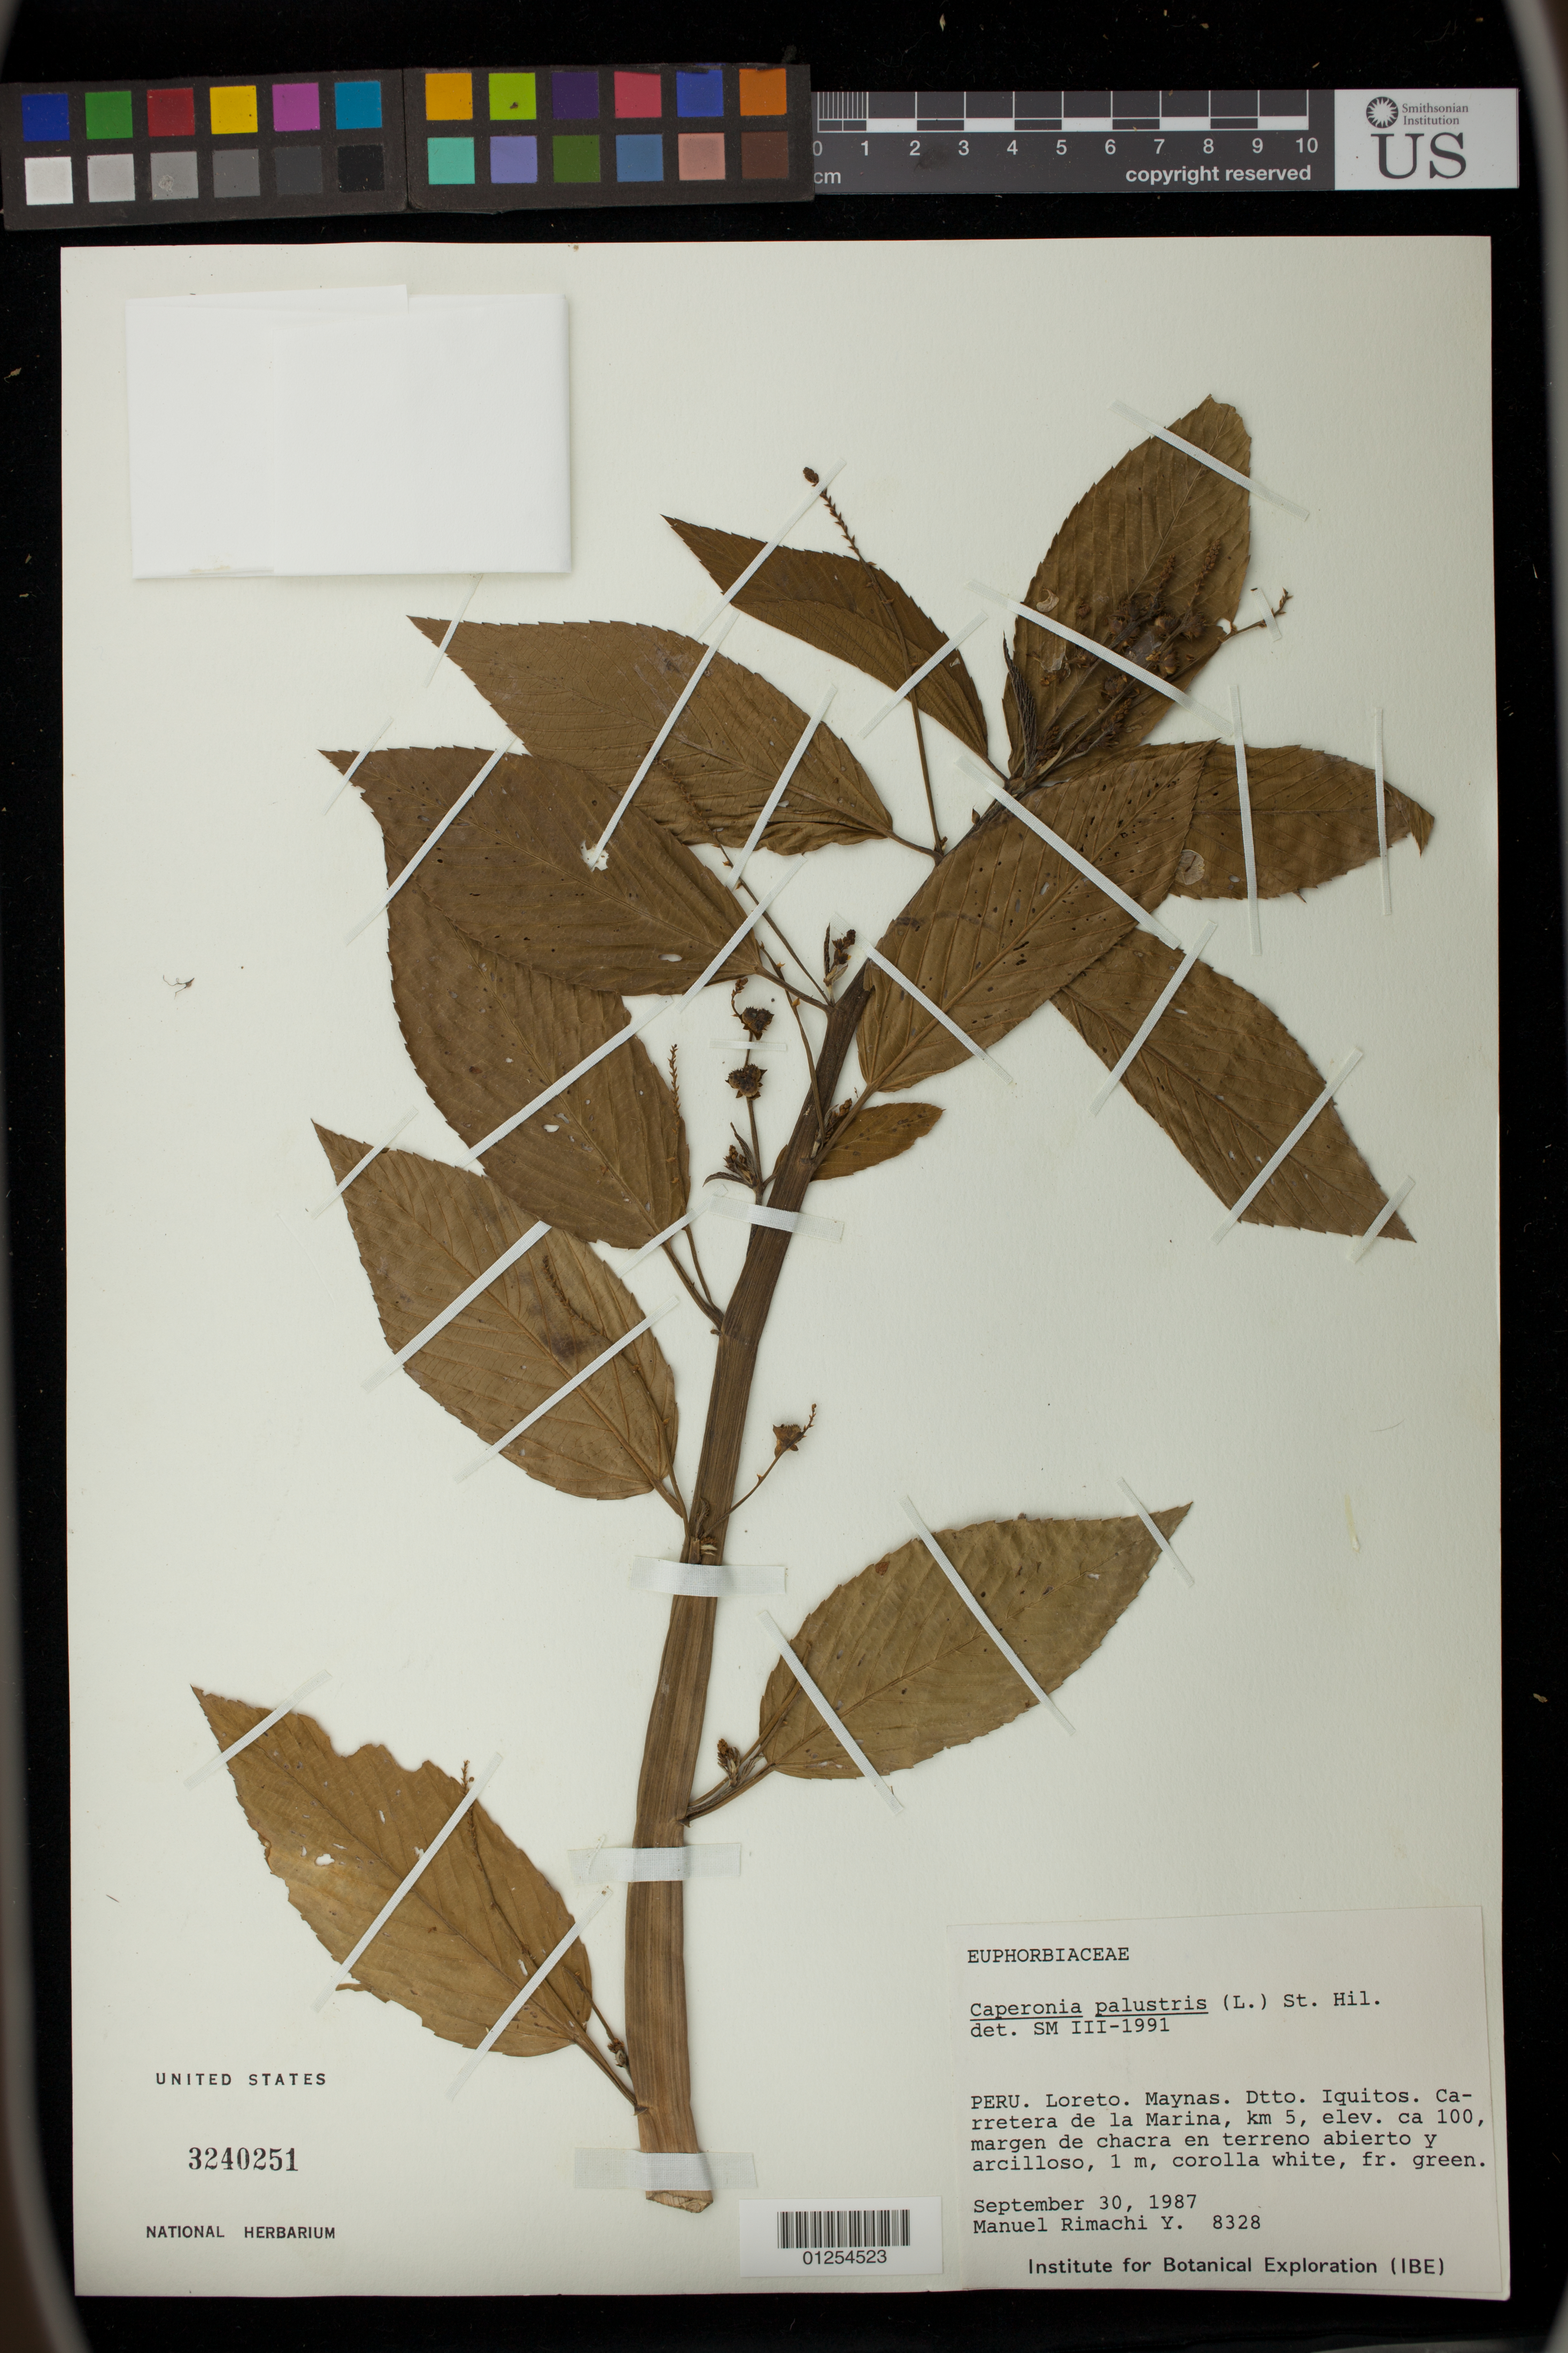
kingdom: Plantae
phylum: Tracheophyta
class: Magnoliopsida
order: Malpighiales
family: Euphorbiaceae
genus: Caperonia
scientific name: Caperonia castaneifolia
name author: (L.) A. St.-Hil.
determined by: Külkamp, Josimar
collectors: M. Rimachi Y.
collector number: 8328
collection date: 1987-09-30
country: Peru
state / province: Loreto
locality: Maynas. Dtto. Iquitos. Carretera de la Marina, km 5.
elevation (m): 100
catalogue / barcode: US 3240251